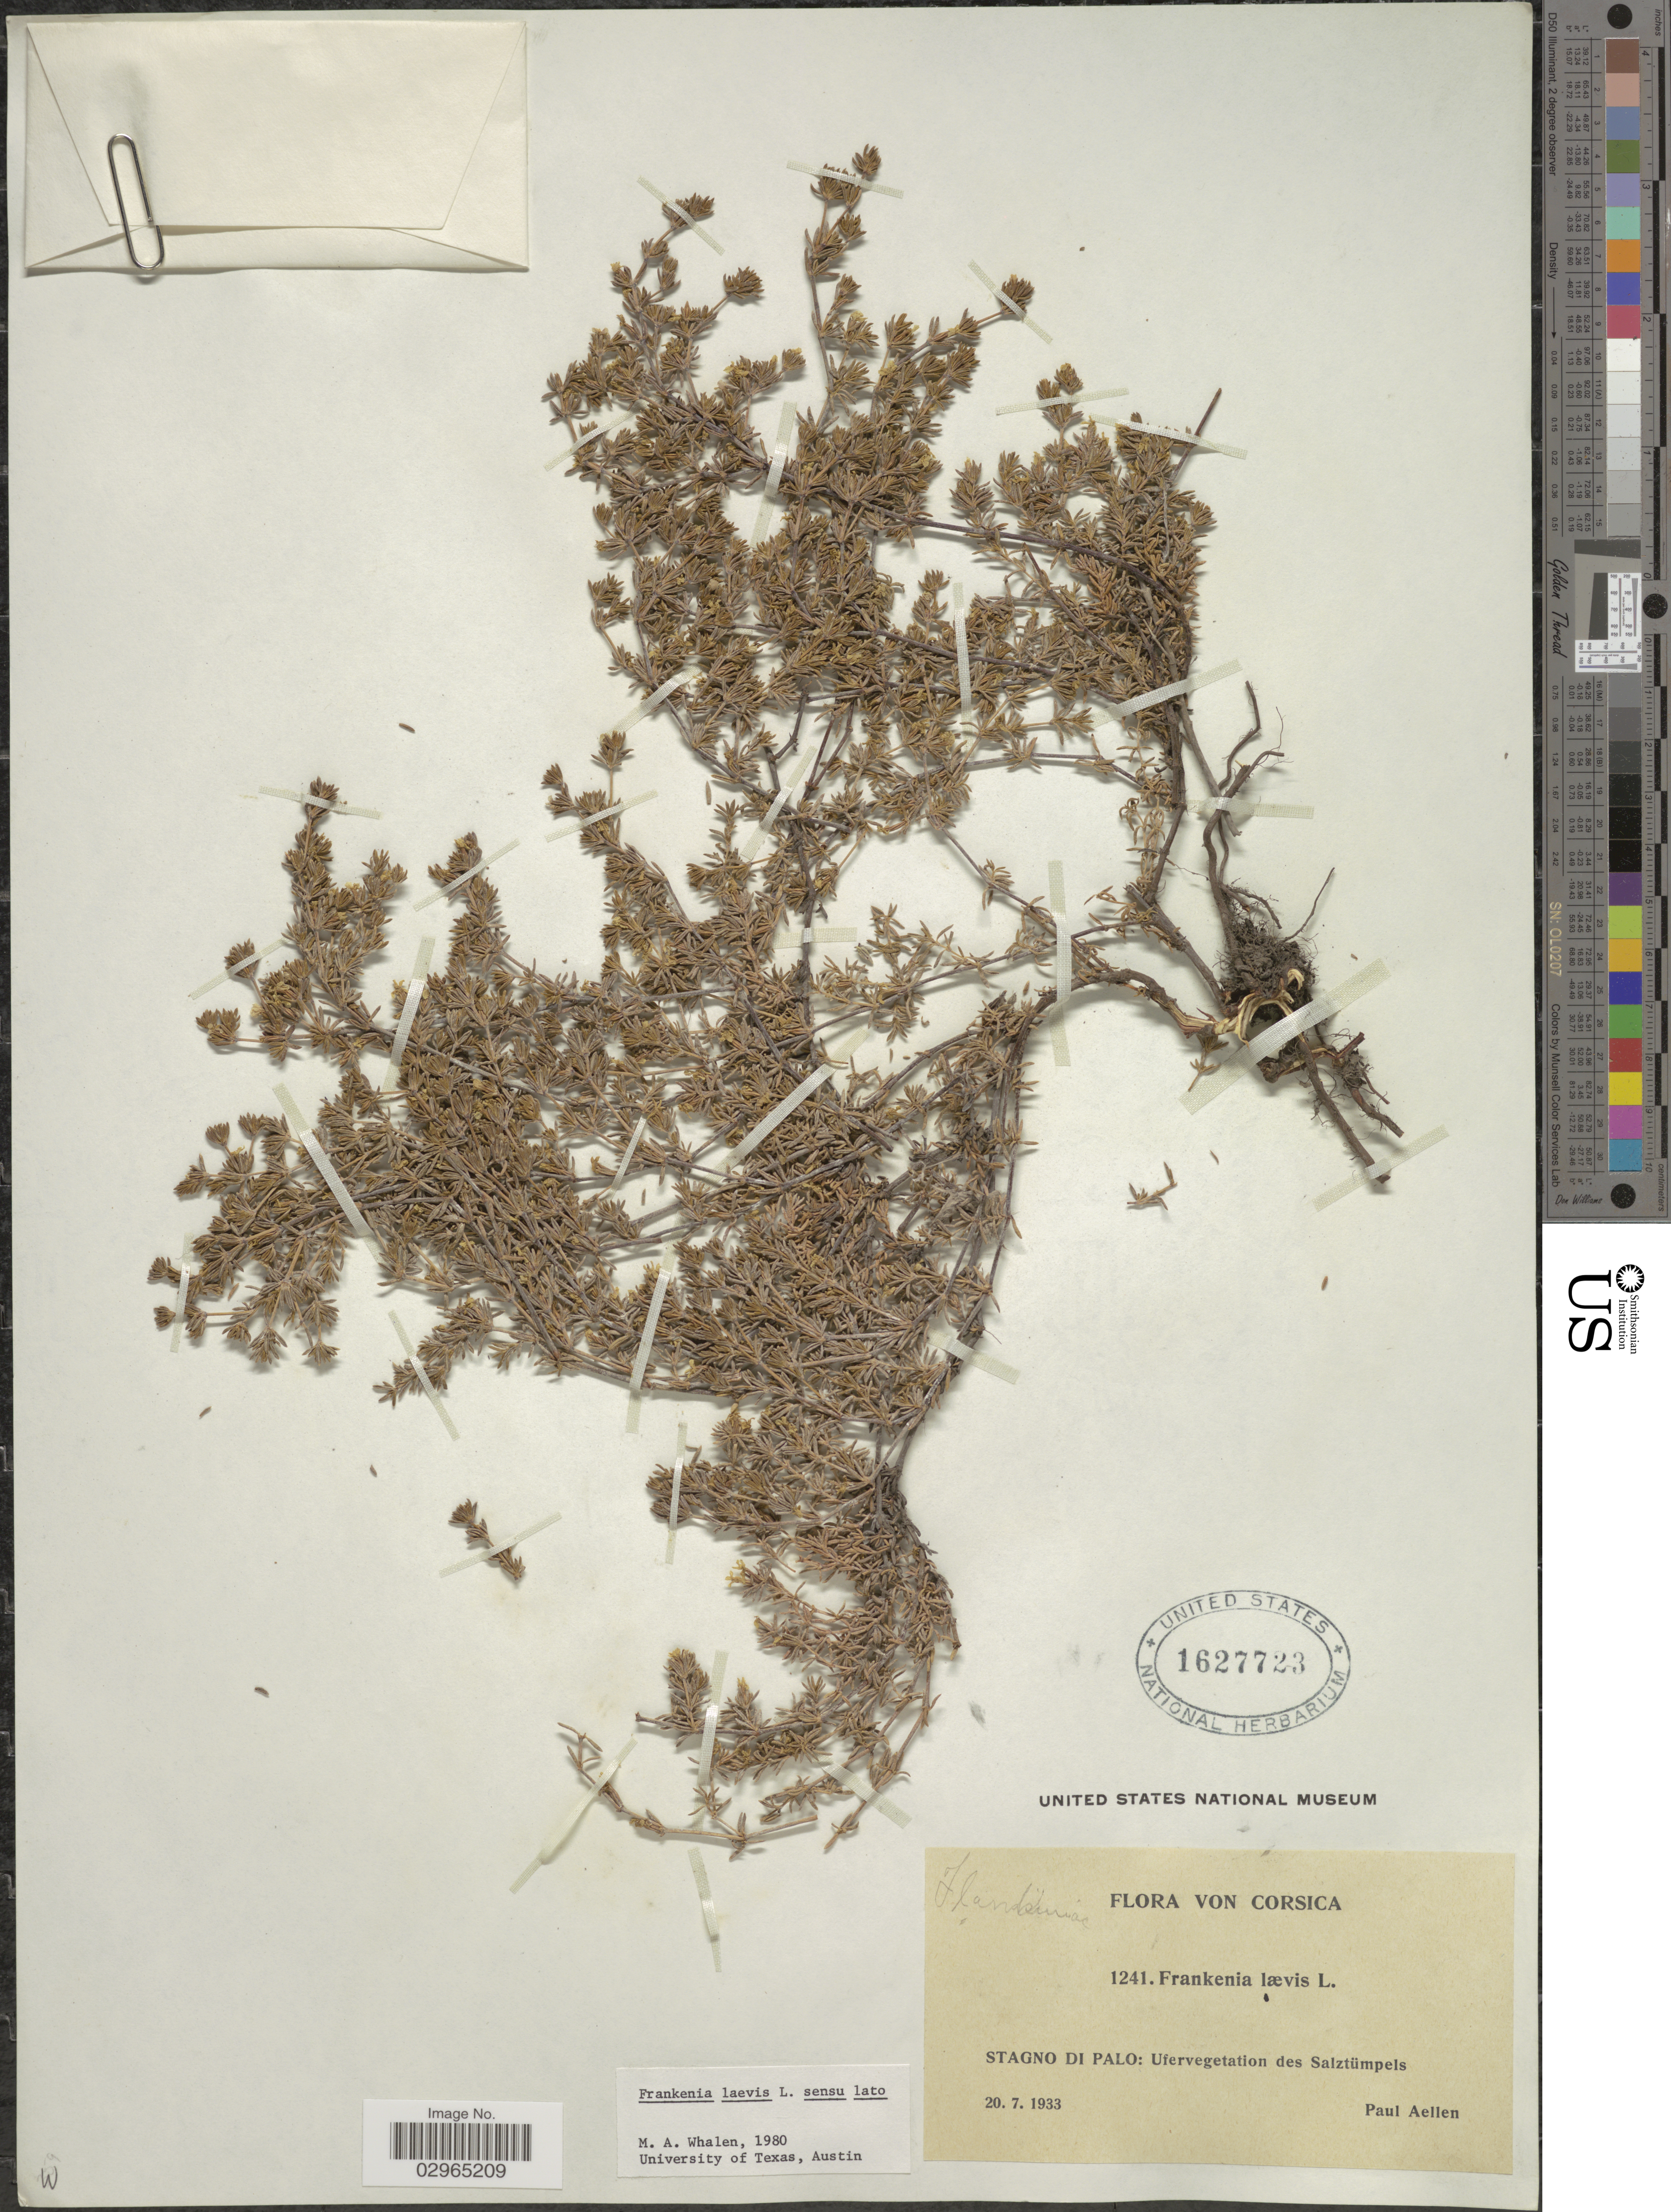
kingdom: Plantae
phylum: Tracheophyta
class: Magnoliopsida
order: Caryophyllales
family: Frankeniaceae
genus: Frankenia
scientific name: Frankenia laevis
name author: L.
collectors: P. Aellen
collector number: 1241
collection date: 1933-07-20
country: France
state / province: Corsica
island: Corse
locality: Stagno di Palo: Ufervegetation des Salztümpels.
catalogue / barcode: US 1627723